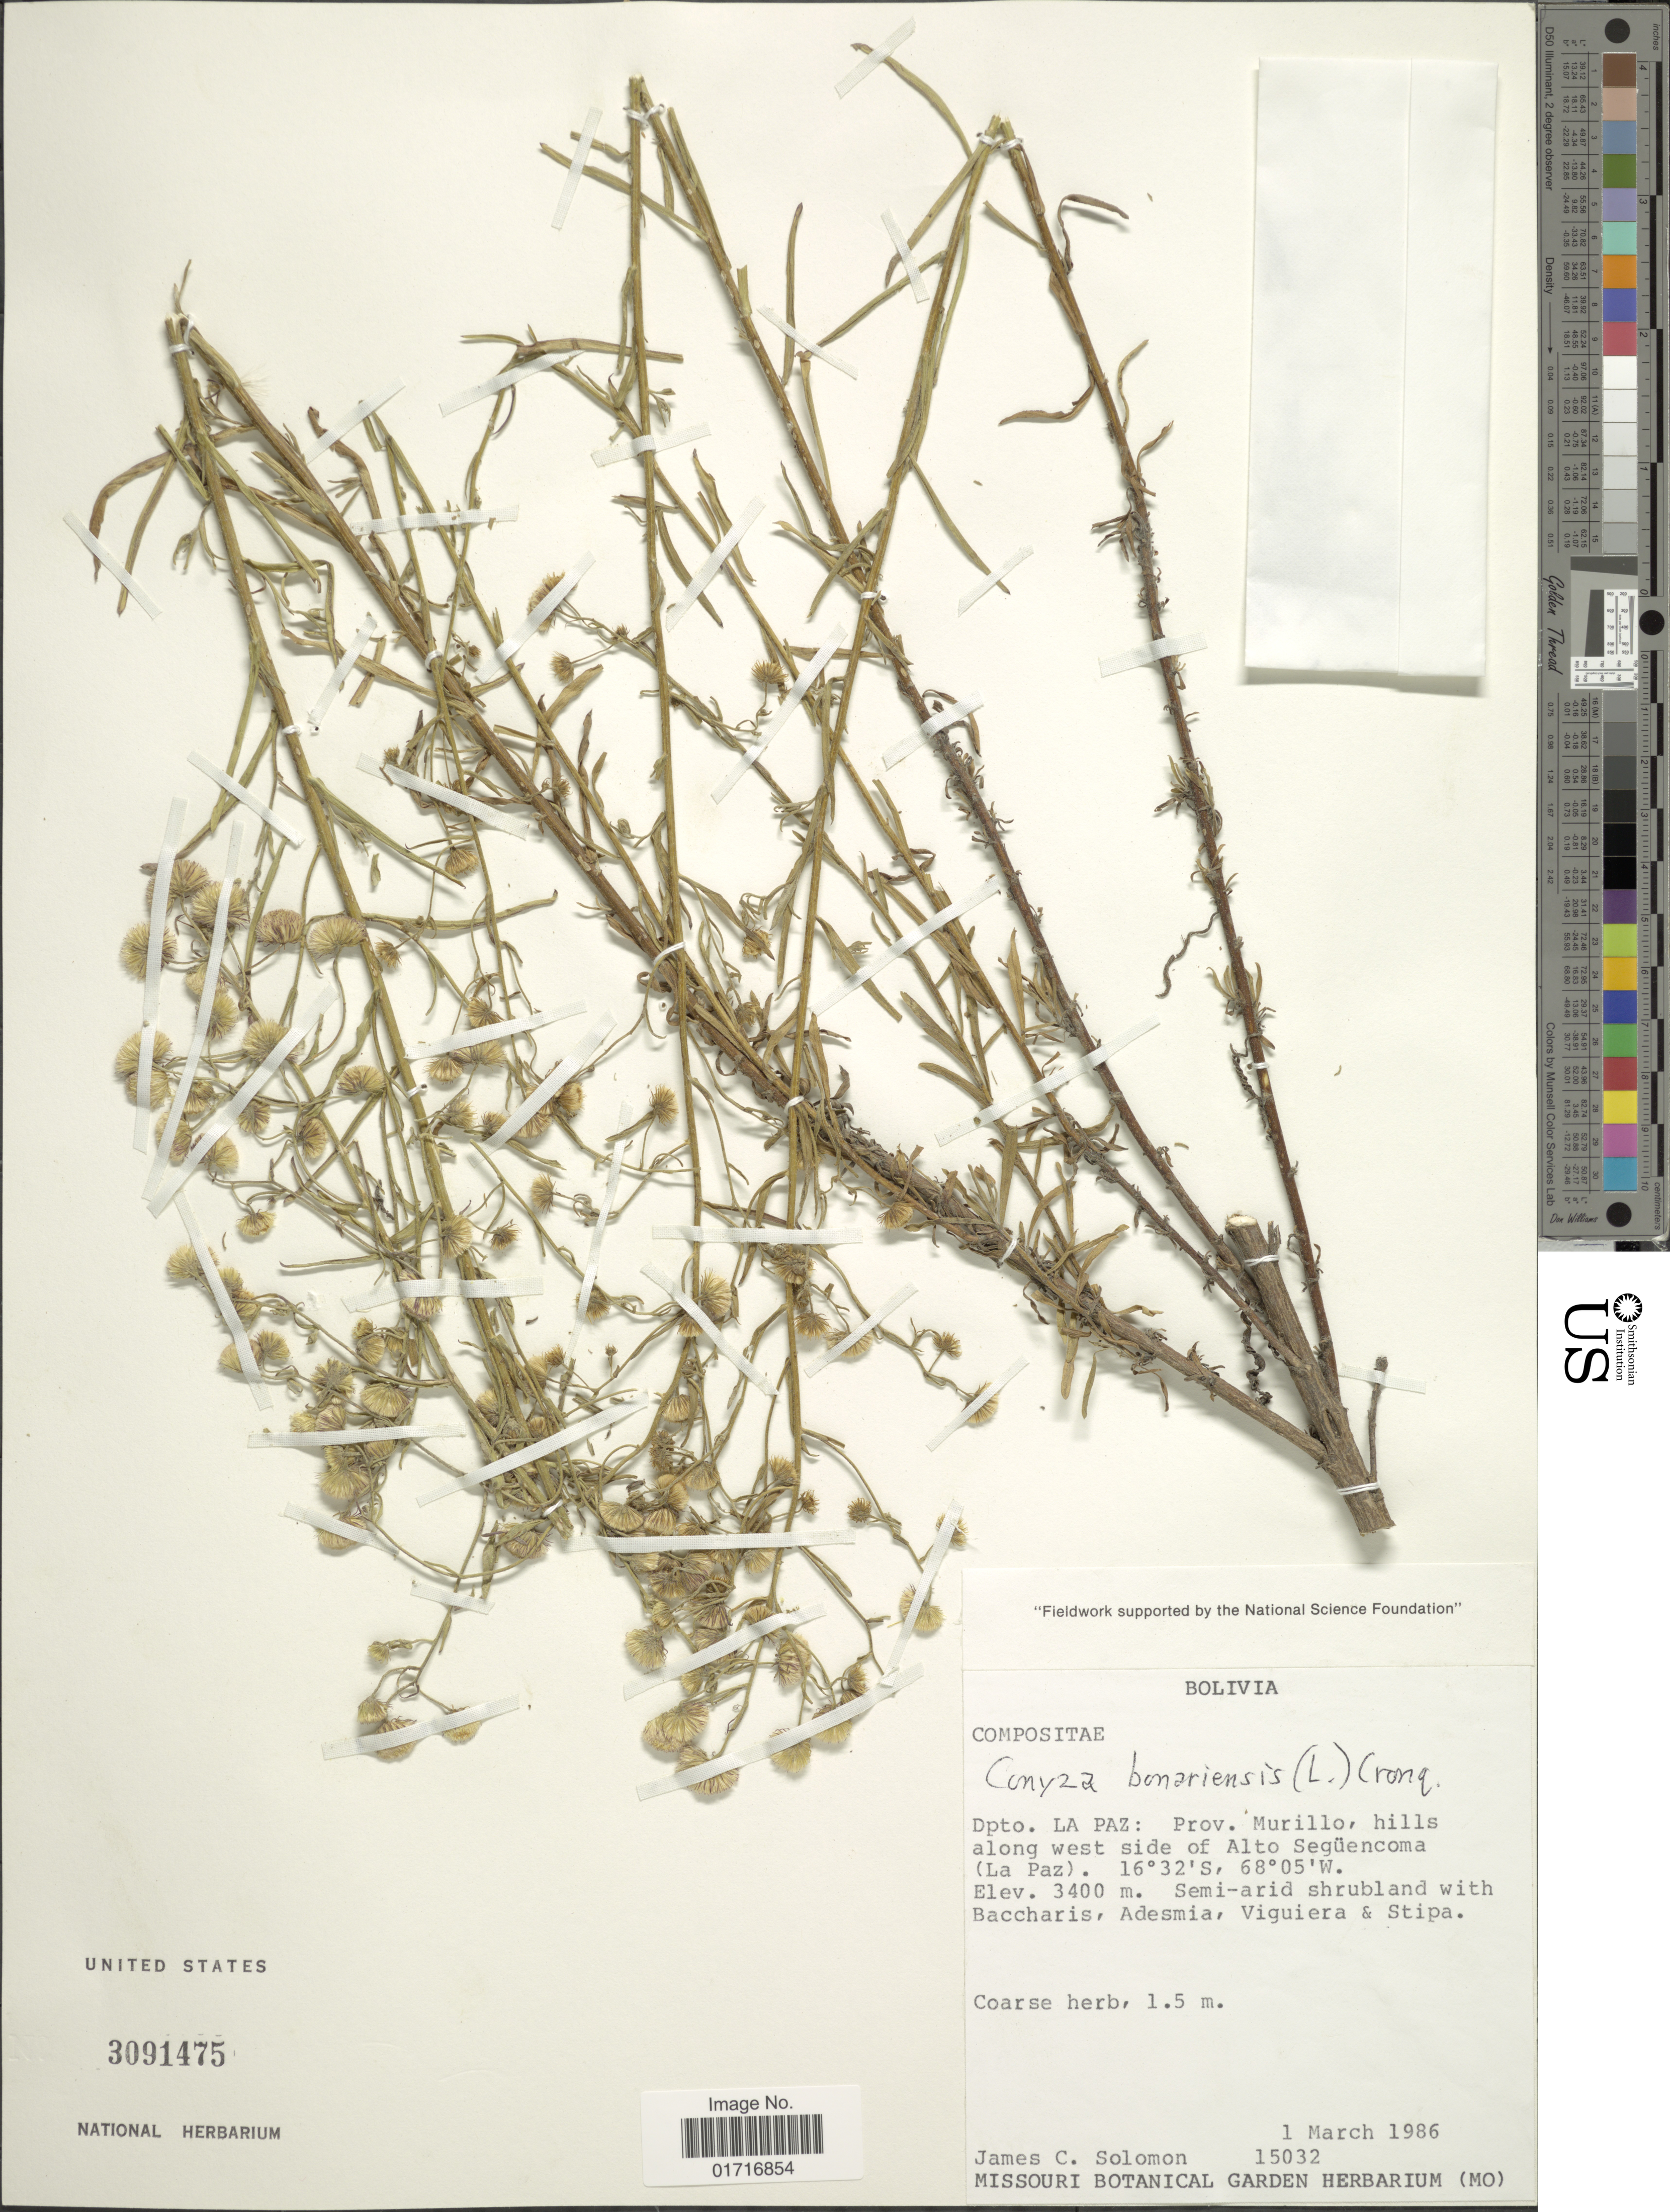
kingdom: Plantae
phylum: Tracheophyta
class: Magnoliopsida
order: Asterales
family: Asteraceae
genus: Conyza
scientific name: Conyza bonariensis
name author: (L.) Cronq.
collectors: J. C. Solomon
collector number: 15032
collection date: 1986-03-01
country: Bolivia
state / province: La Paz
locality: Dpto. La Paz. Prov. Murillo, hills along west side of Alto Seguencoma (La Paz).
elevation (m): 3400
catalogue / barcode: US 3091475